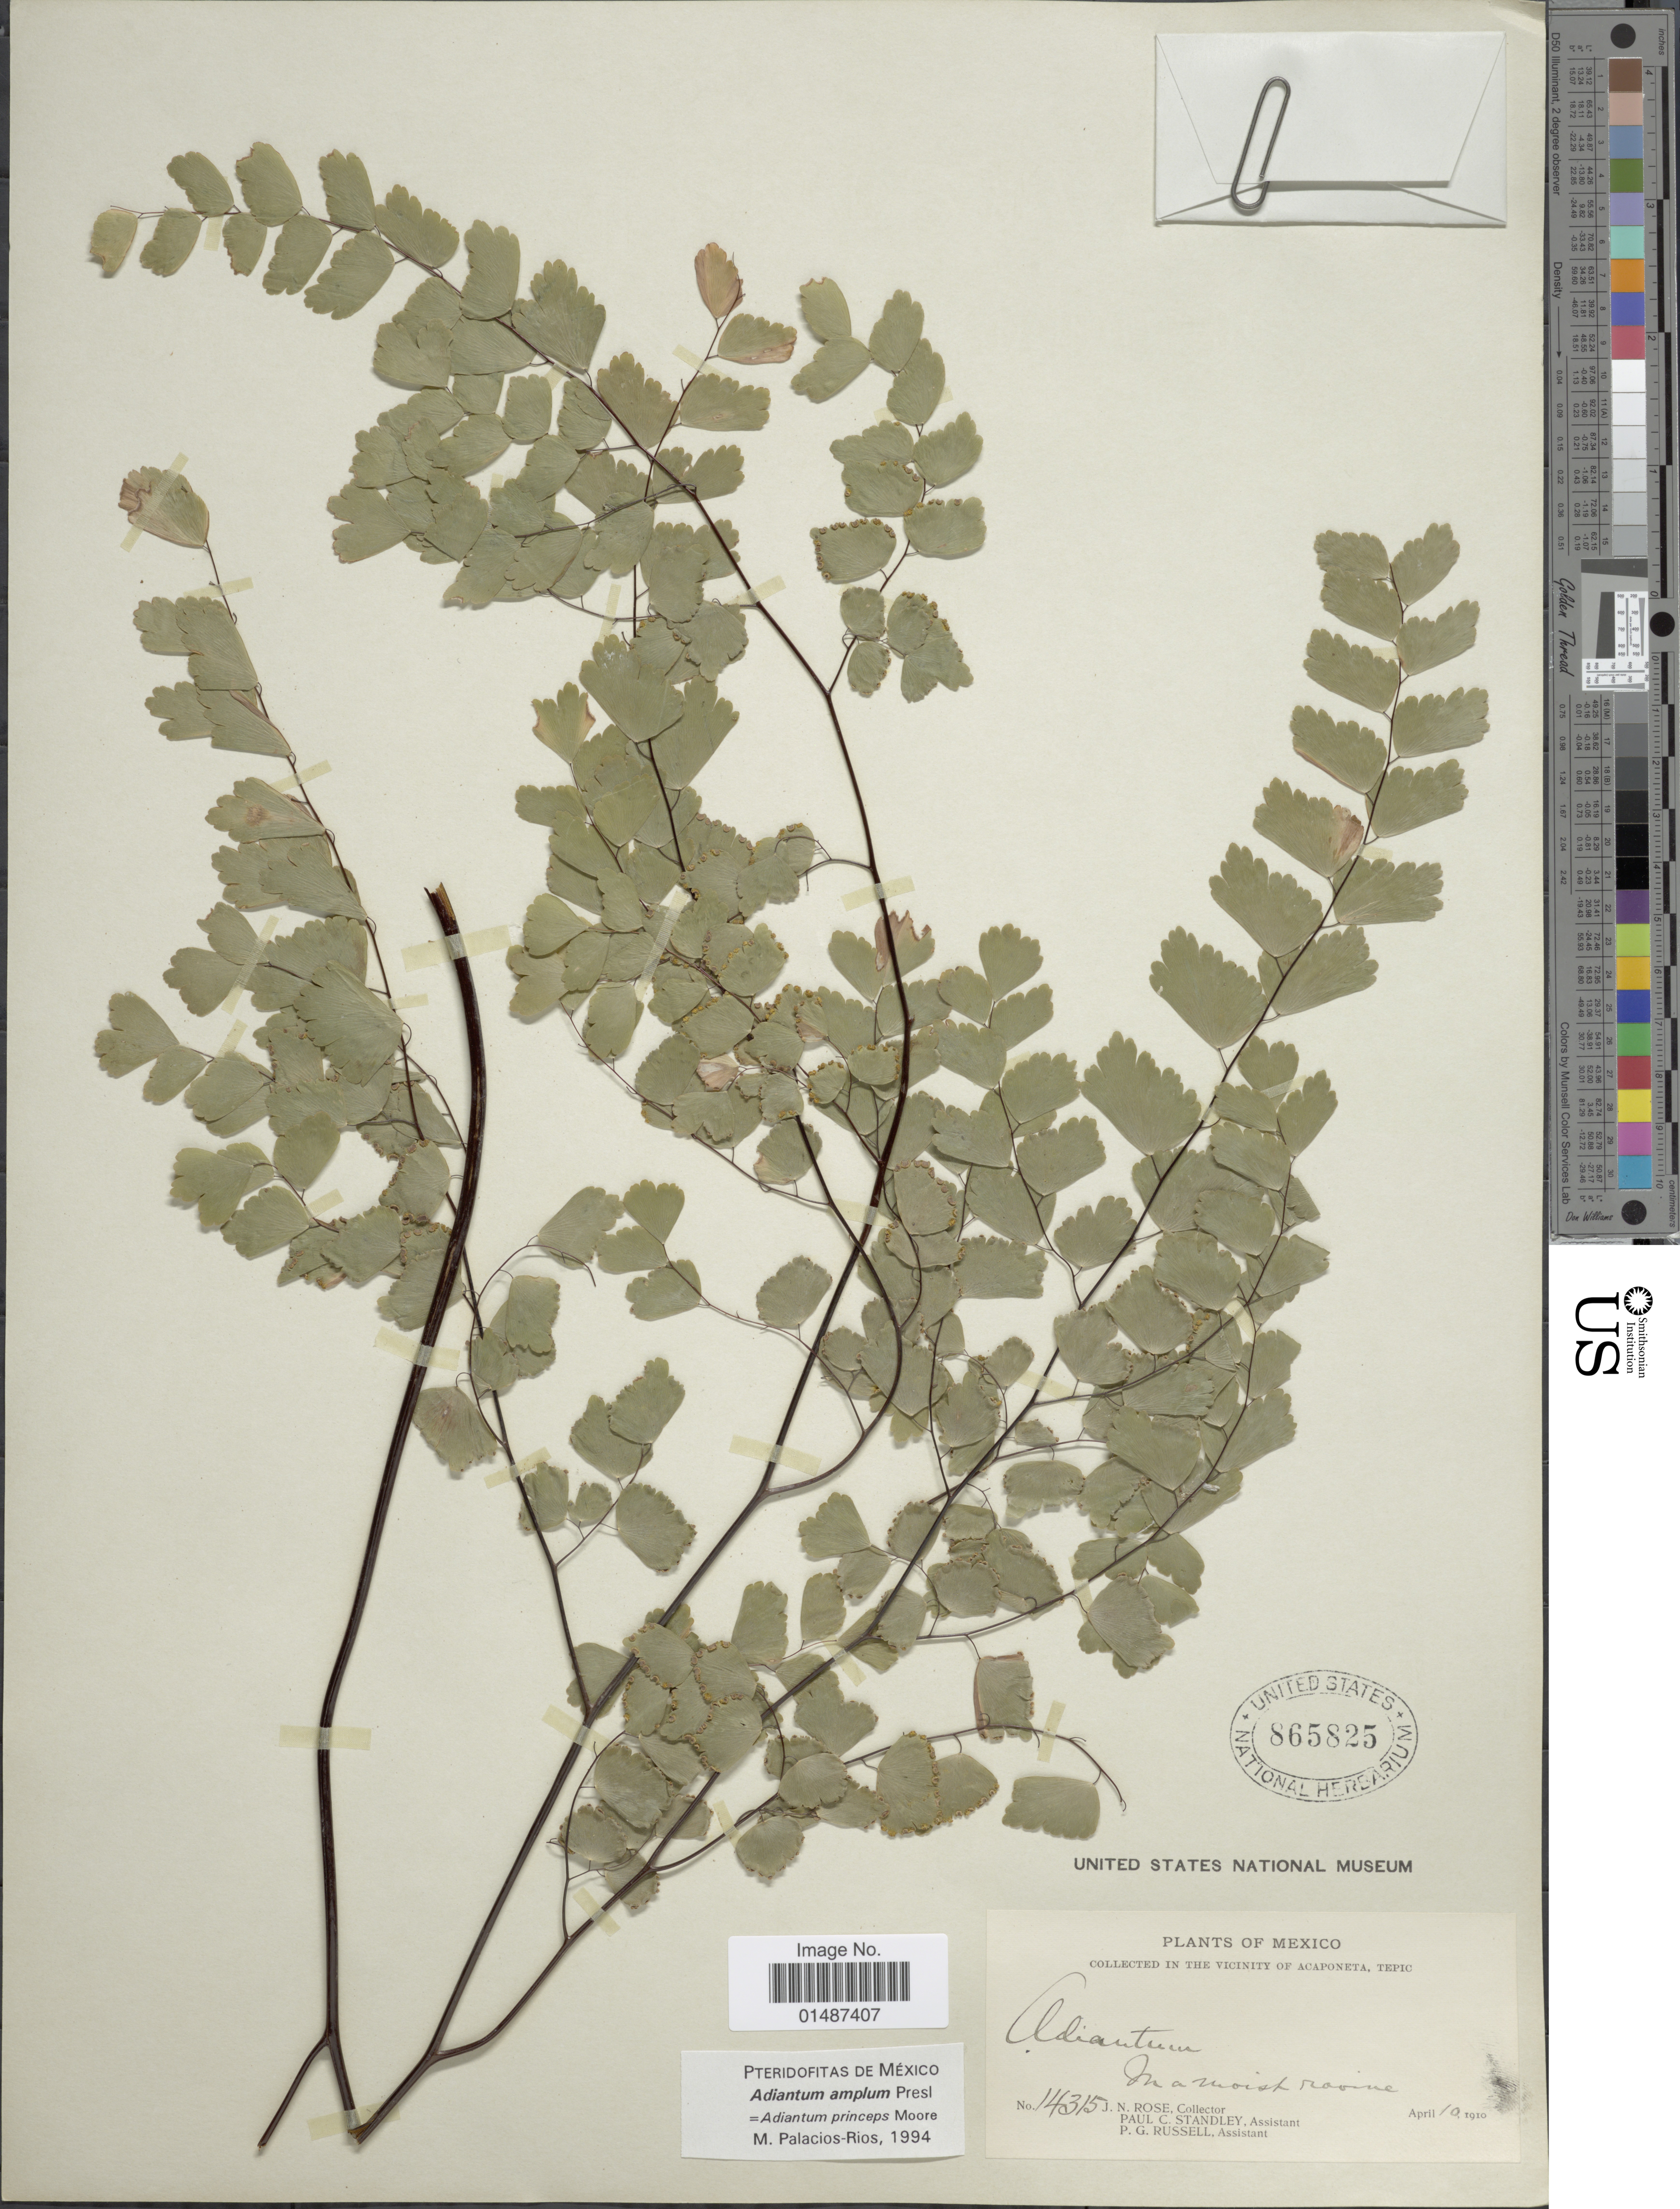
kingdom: Plantae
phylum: Tracheophyta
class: Polypodiopsida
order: Polypodiales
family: Pteridaceae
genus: Adiantum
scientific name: Adiantum amplum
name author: C. Presl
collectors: J. N. Rose, P. C. Standley & P. G. Russell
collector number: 14315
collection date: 1910-04-10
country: Mexico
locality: In the Vicinity of Acaponeta, Tepic.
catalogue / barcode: US 865825